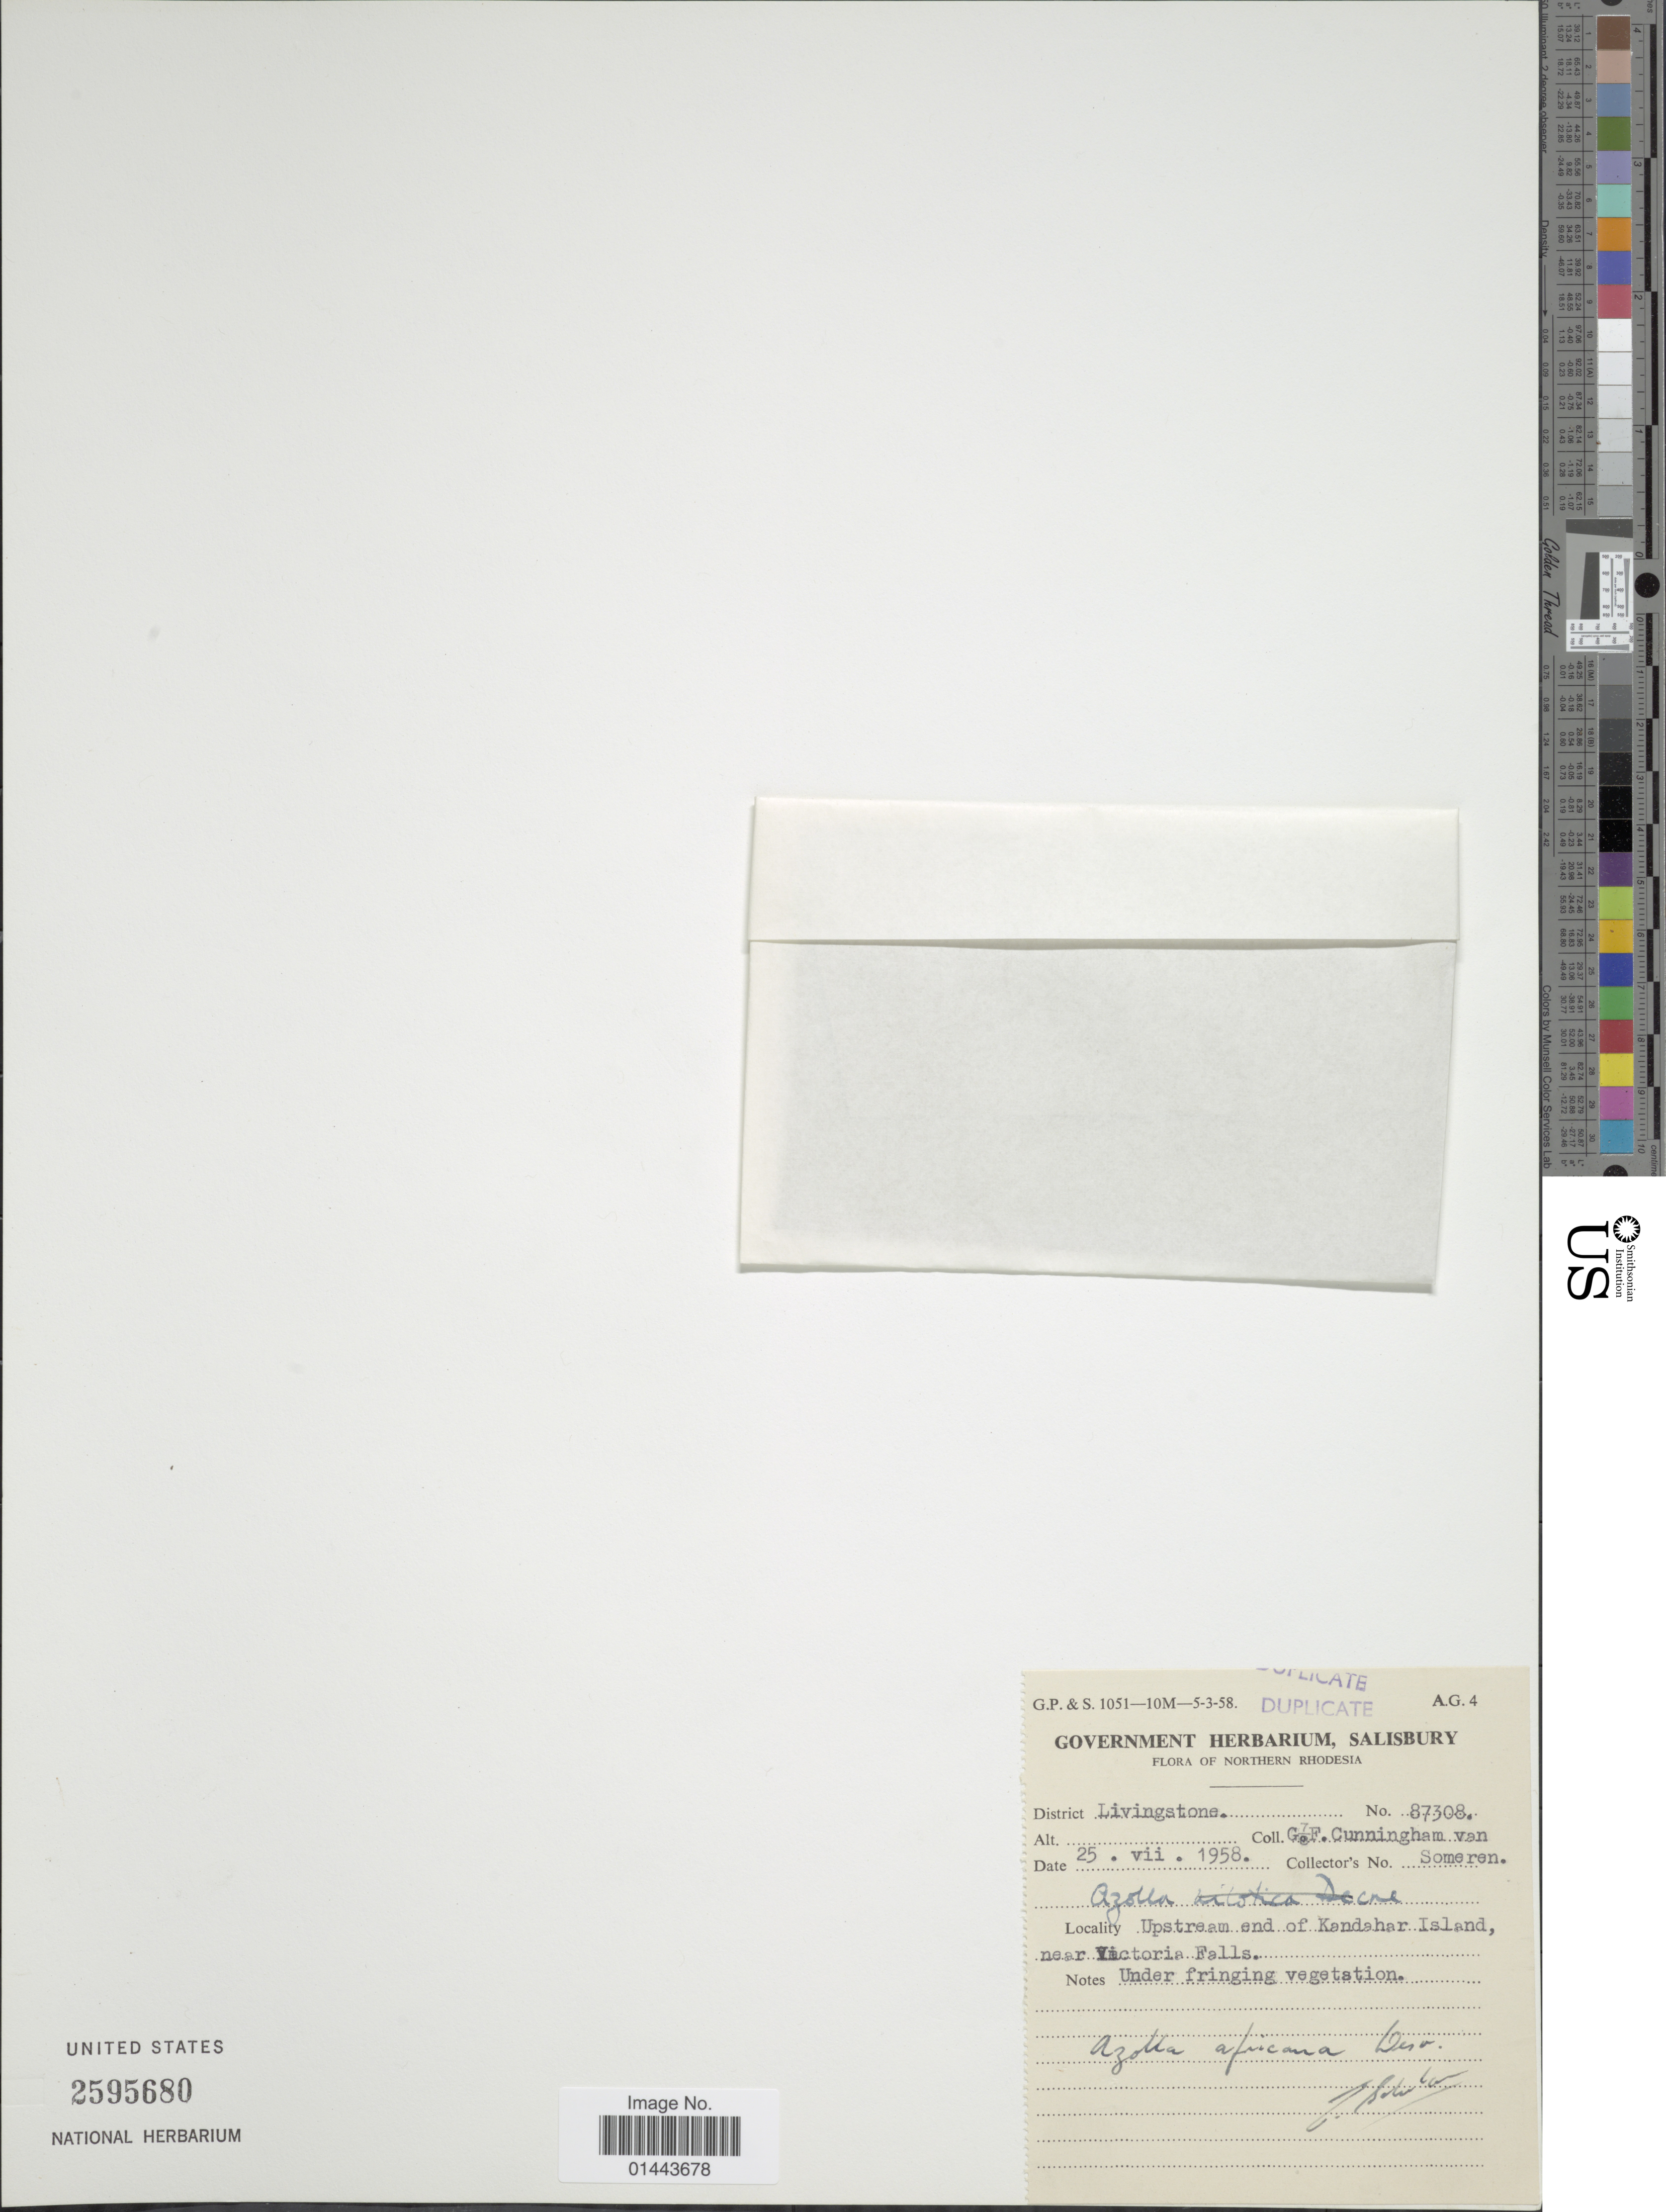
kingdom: Plantae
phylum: Tracheophyta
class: Polypodiopsida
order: Salviniales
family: Salviniaceae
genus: Azolla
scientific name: Azolla pinnata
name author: R. Br.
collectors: G. van Someren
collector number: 87308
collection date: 1958-07-25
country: Zambia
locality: Nortern Rhodesia. District: Livingstone. Upstream end of Kandahar Island, near Victoria Falls.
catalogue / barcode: US 2595680